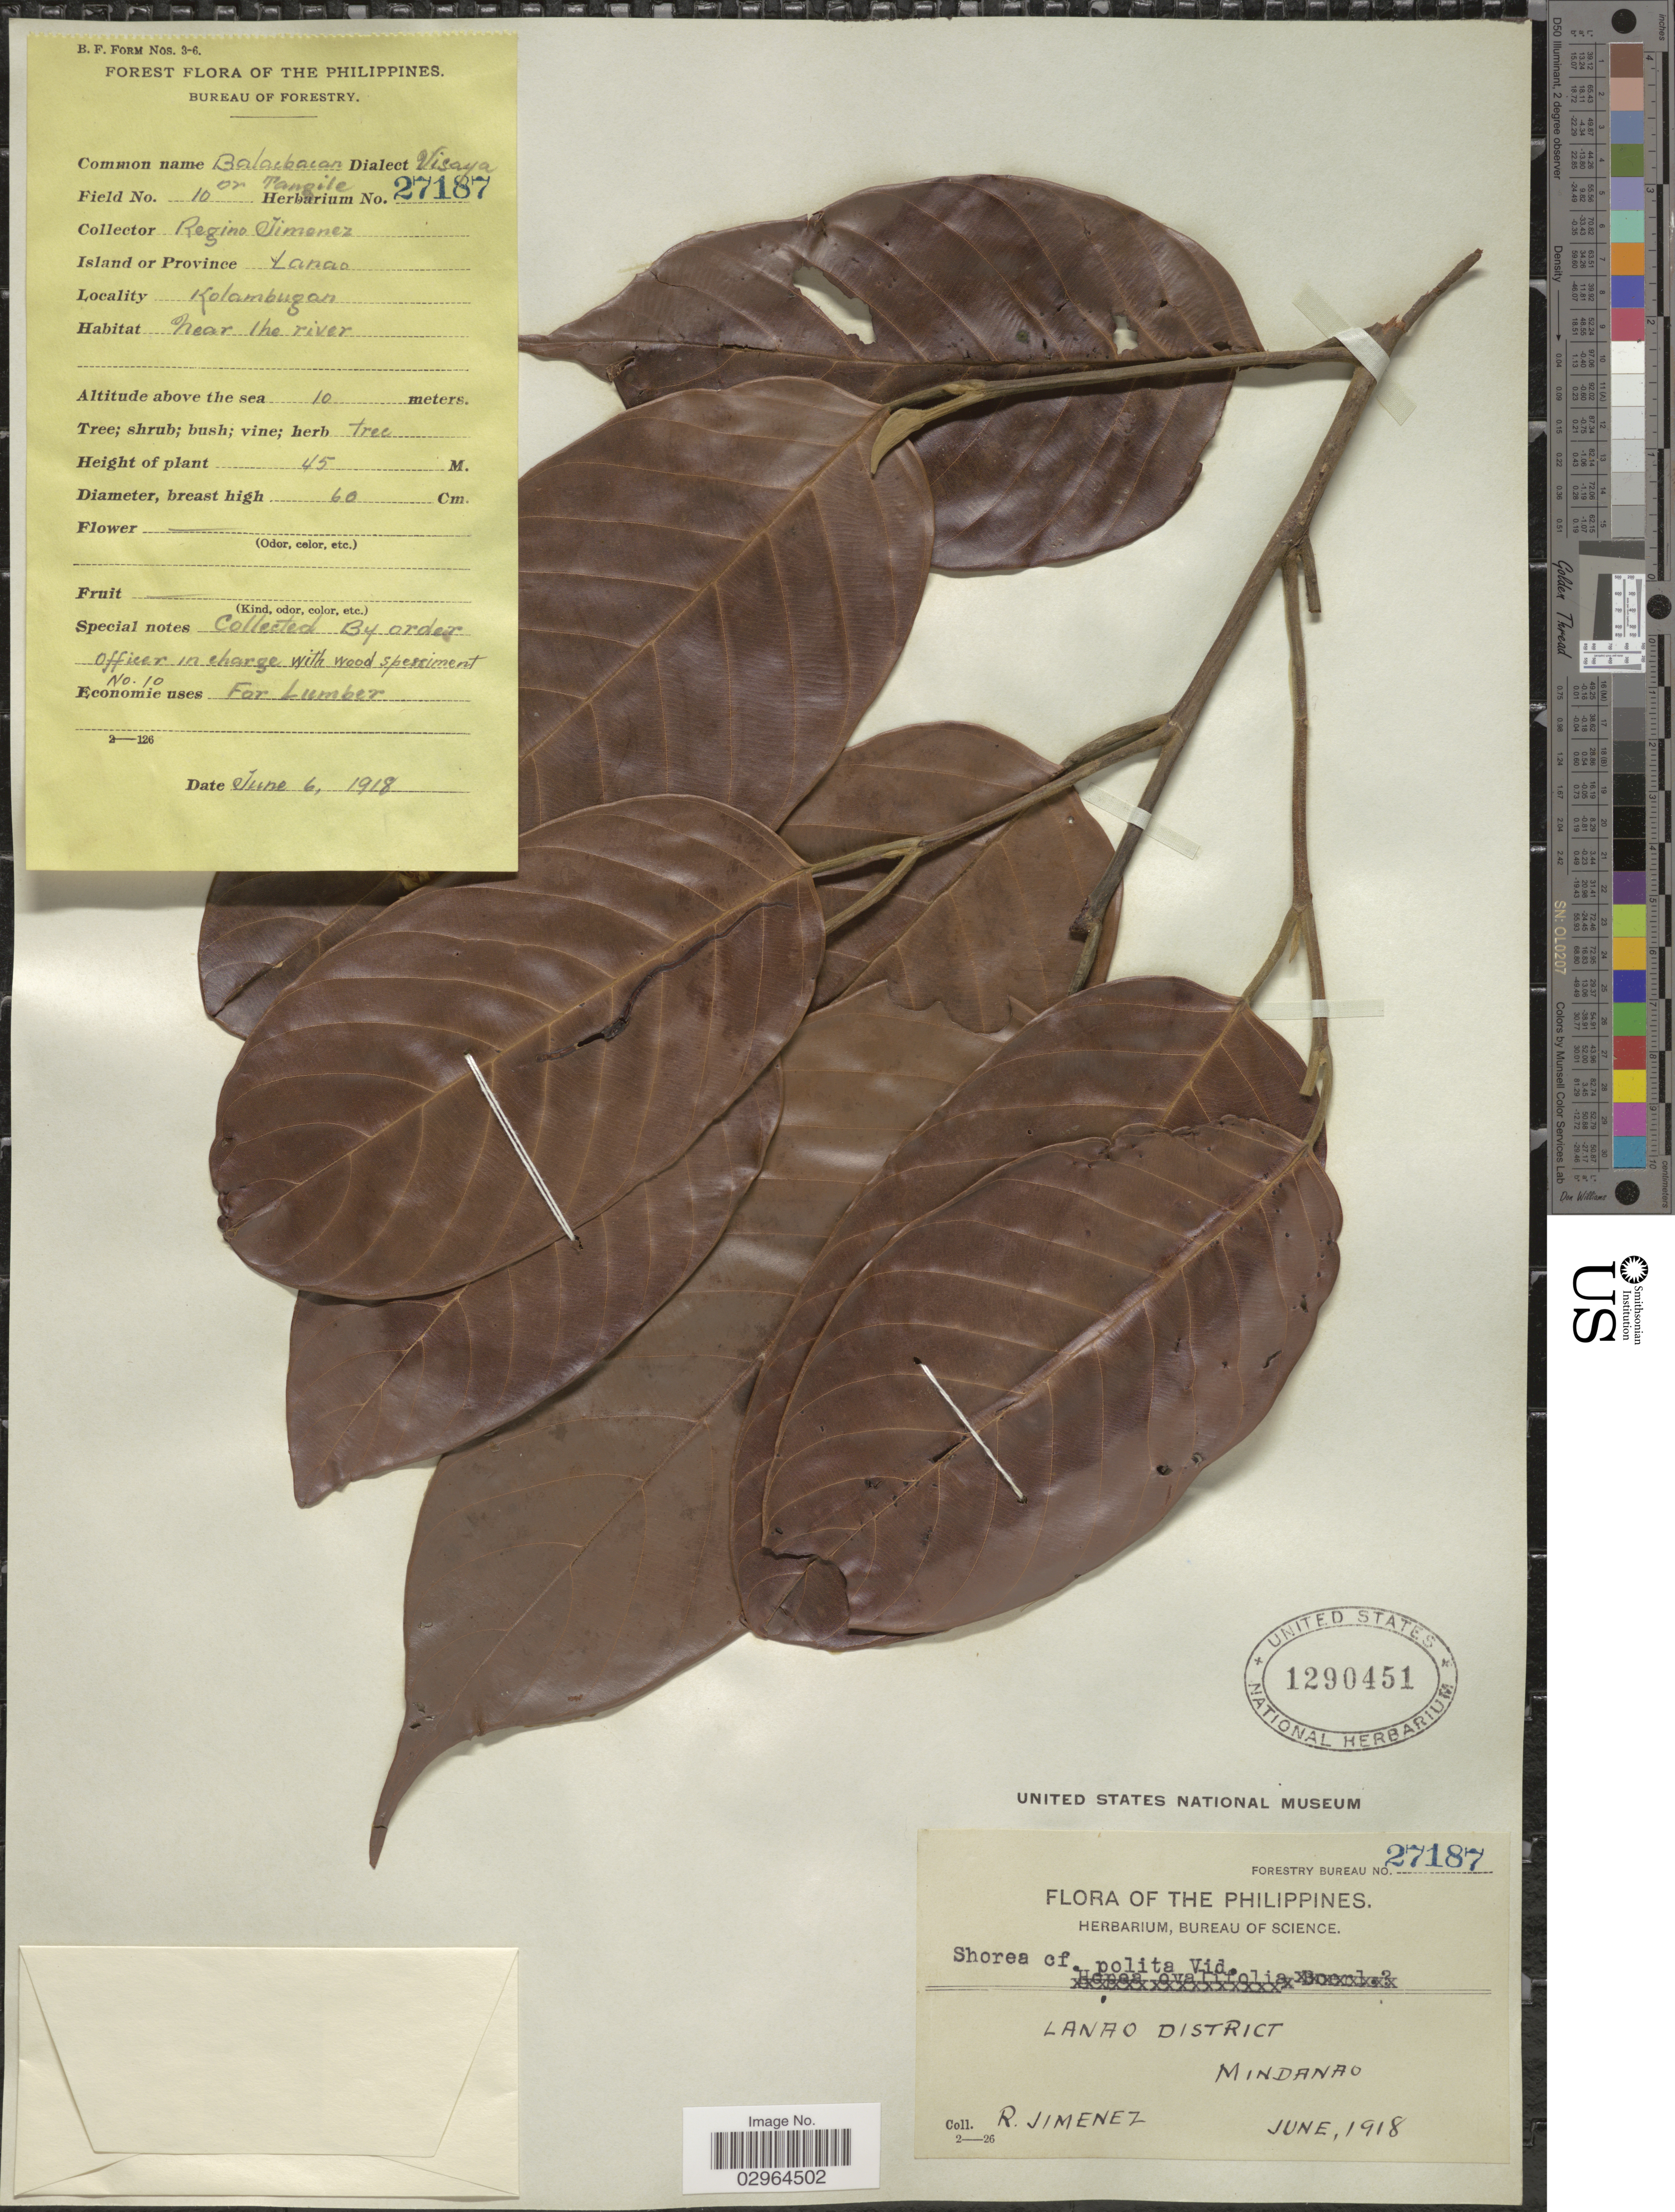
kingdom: Plantae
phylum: Tracheophyta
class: Magnoliopsida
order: Malvales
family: Dipterocarpaceae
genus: Shorea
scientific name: Shorea sp.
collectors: R. Jimenez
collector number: Forestry Bureau 27187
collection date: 1918-06-06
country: Philippines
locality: Lanao District, Mindanao. Kolambugan.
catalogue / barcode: US 1290451